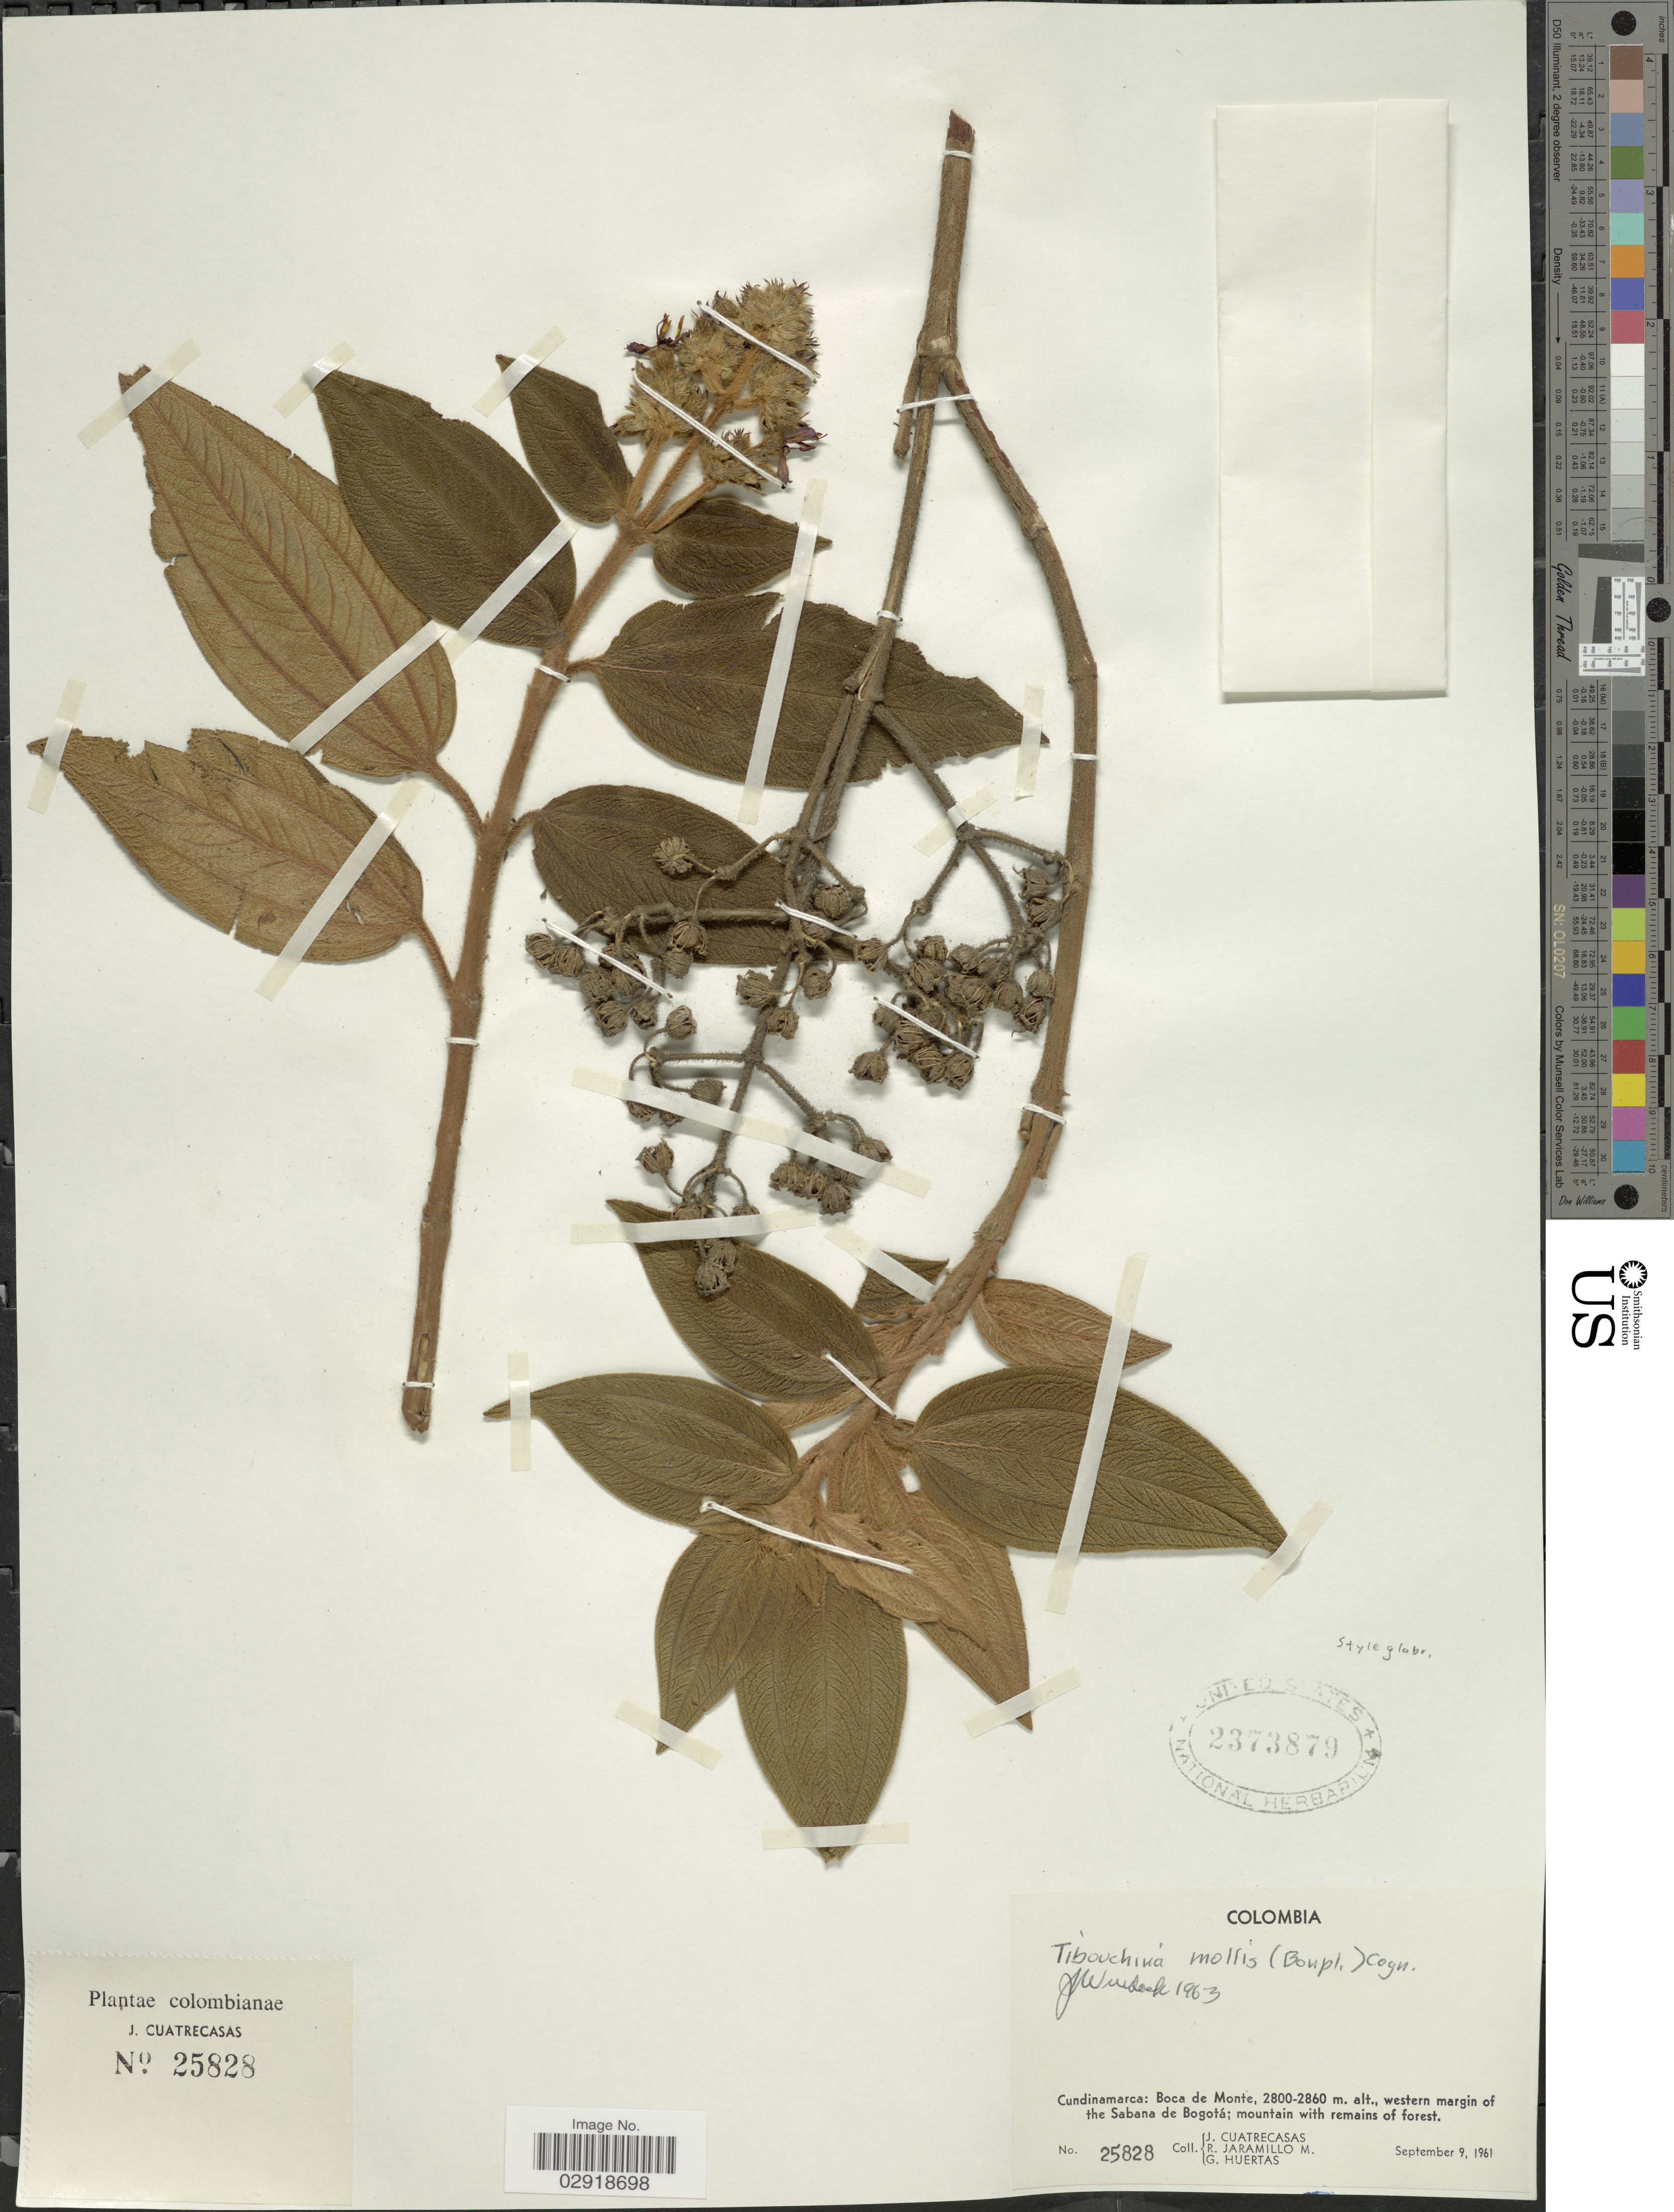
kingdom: Plantae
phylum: Tracheophyta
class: Magnoliopsida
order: Myrtales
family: Melastomataceae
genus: Chaetogastra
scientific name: Chaetogastra mollis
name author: (Bonpl.) DC.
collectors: J. Cuatrecasas, R. Jaramillo M. & G. Huertas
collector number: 25828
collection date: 1961-09-09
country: Colombia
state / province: Cundinamarca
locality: Boca de Monte, western margin of the Sabana de Bogotá.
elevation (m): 2800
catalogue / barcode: US 2373879